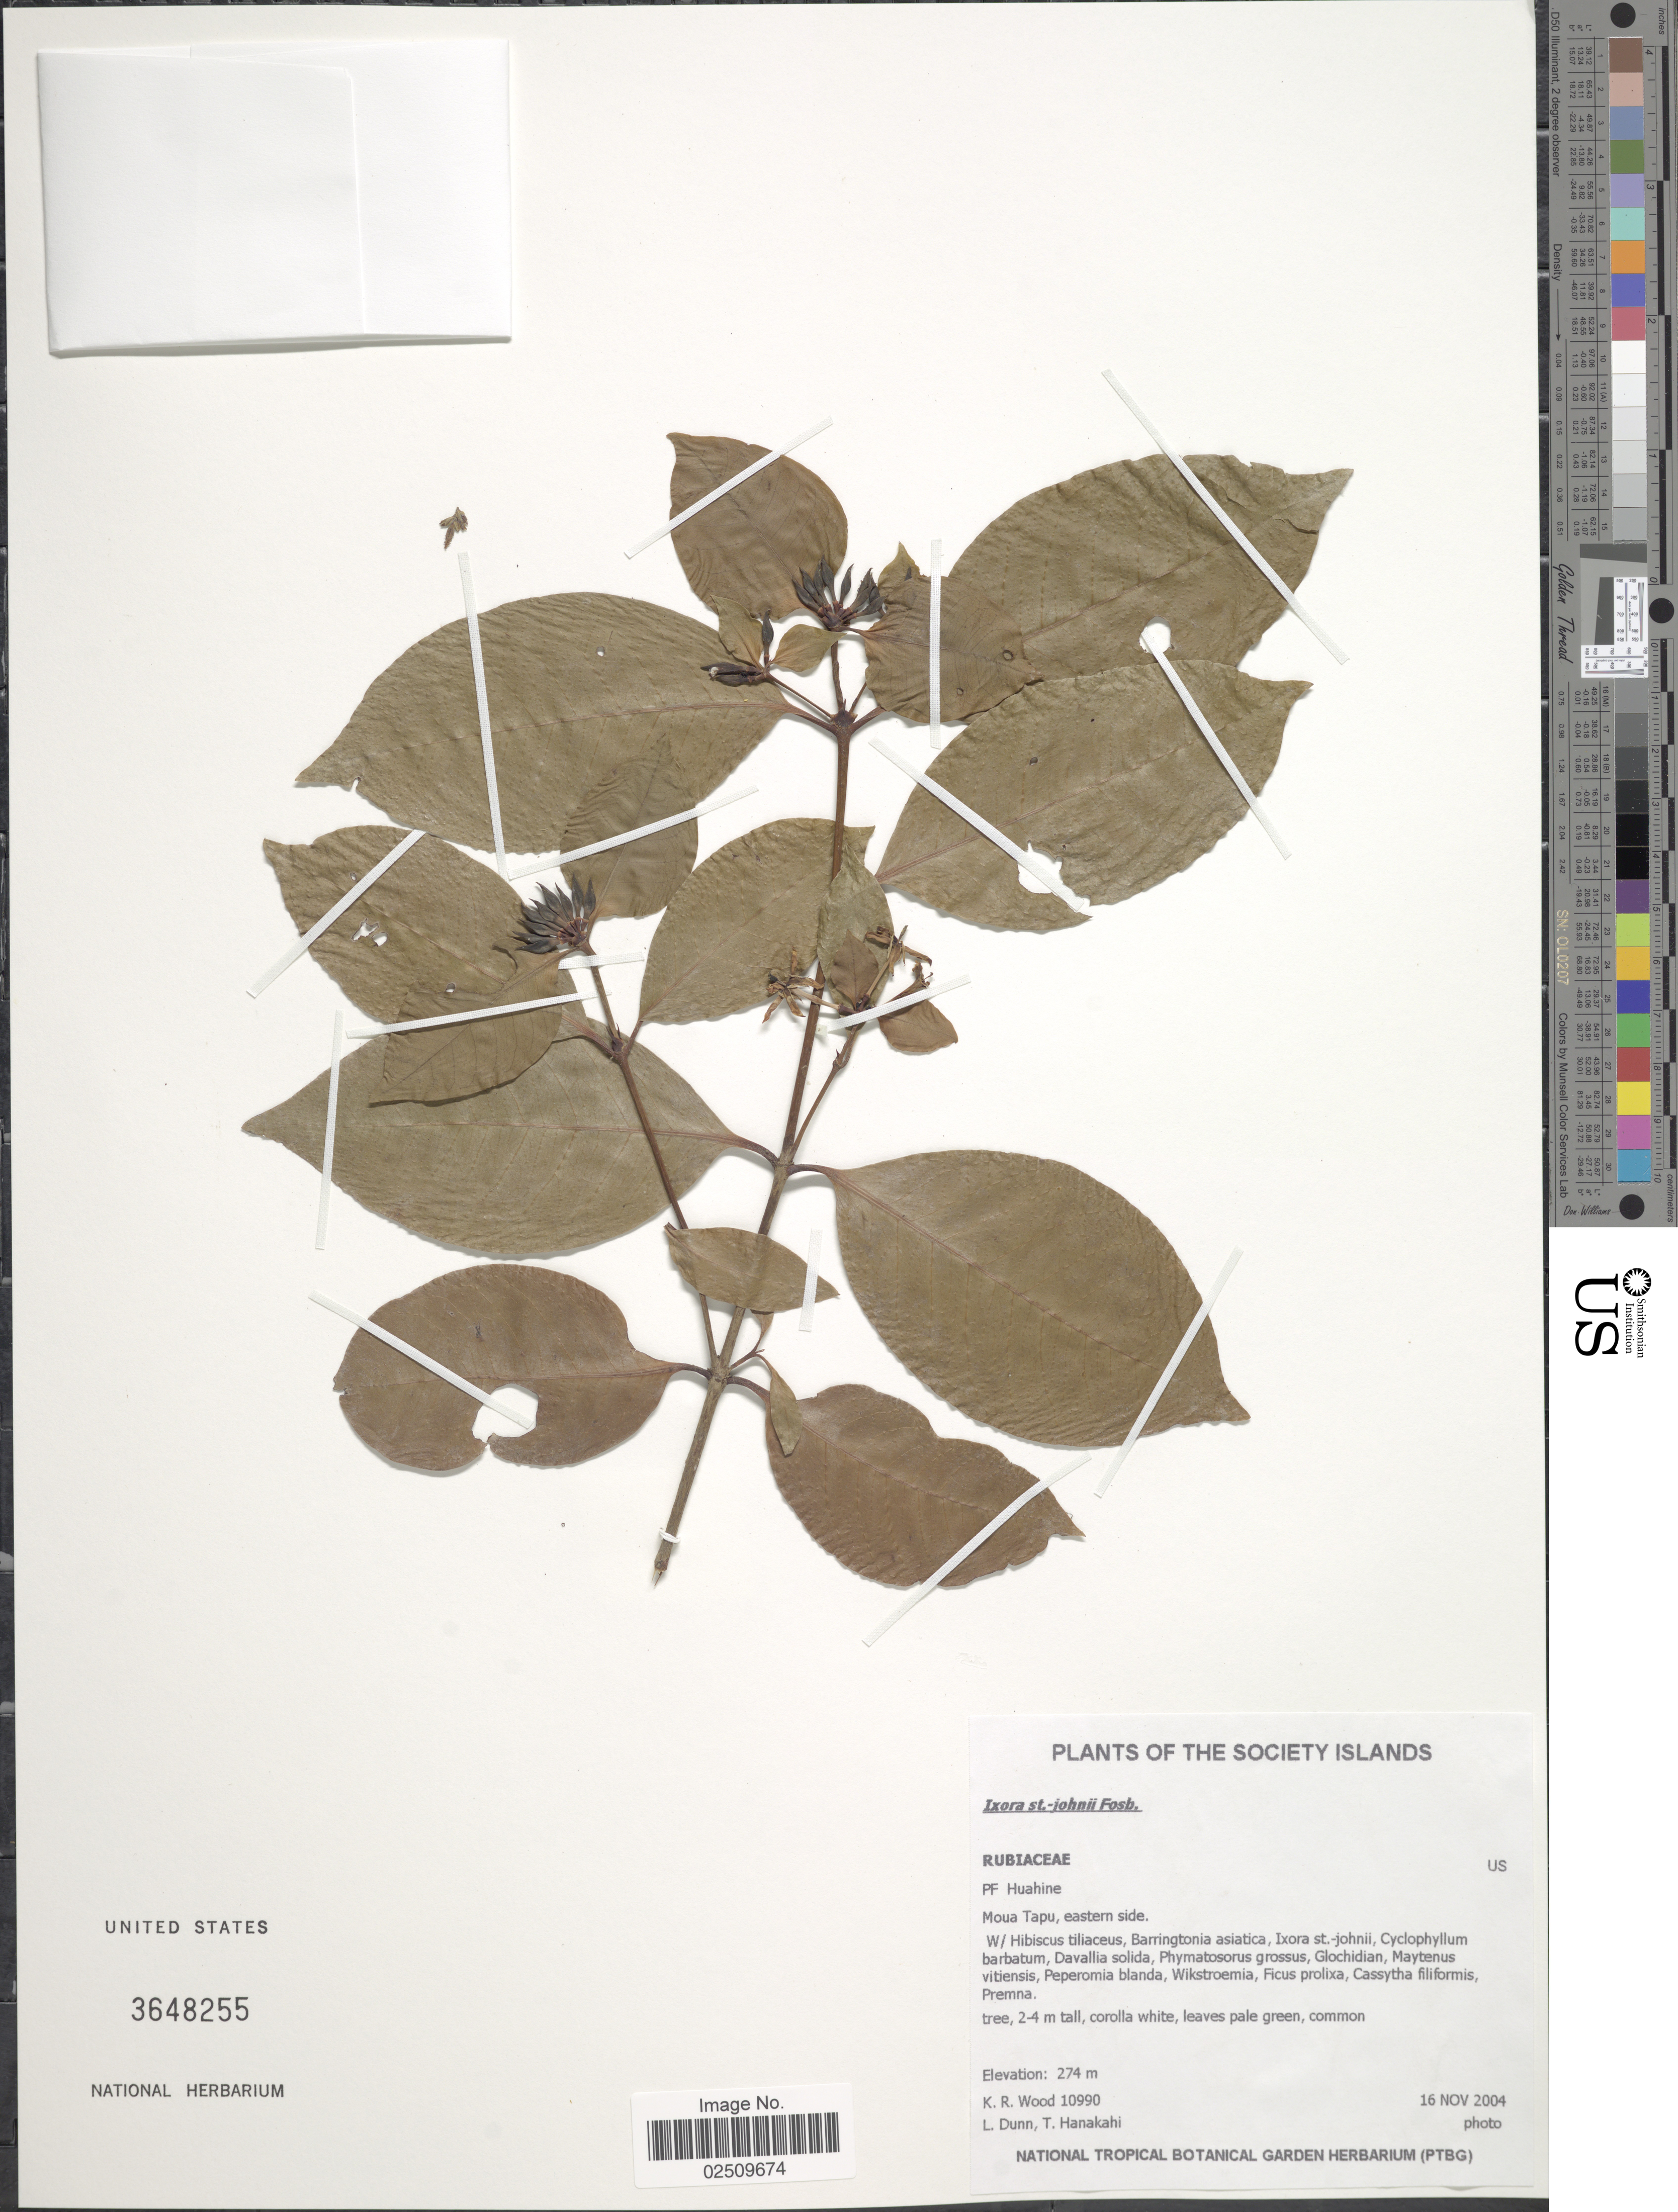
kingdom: Plantae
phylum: Tracheophyta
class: Magnoliopsida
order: Gentianales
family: Rubiaceae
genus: Ixora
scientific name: Ixora st-johnii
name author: Fosberg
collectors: K. R. Wood, L. Dunn & T. Hanakahi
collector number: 10990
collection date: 2004-11-16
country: French Polynesia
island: Huahine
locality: The Society Islands, PF Huahine, Moua Tapu, eastern side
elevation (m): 274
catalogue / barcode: US 3648255